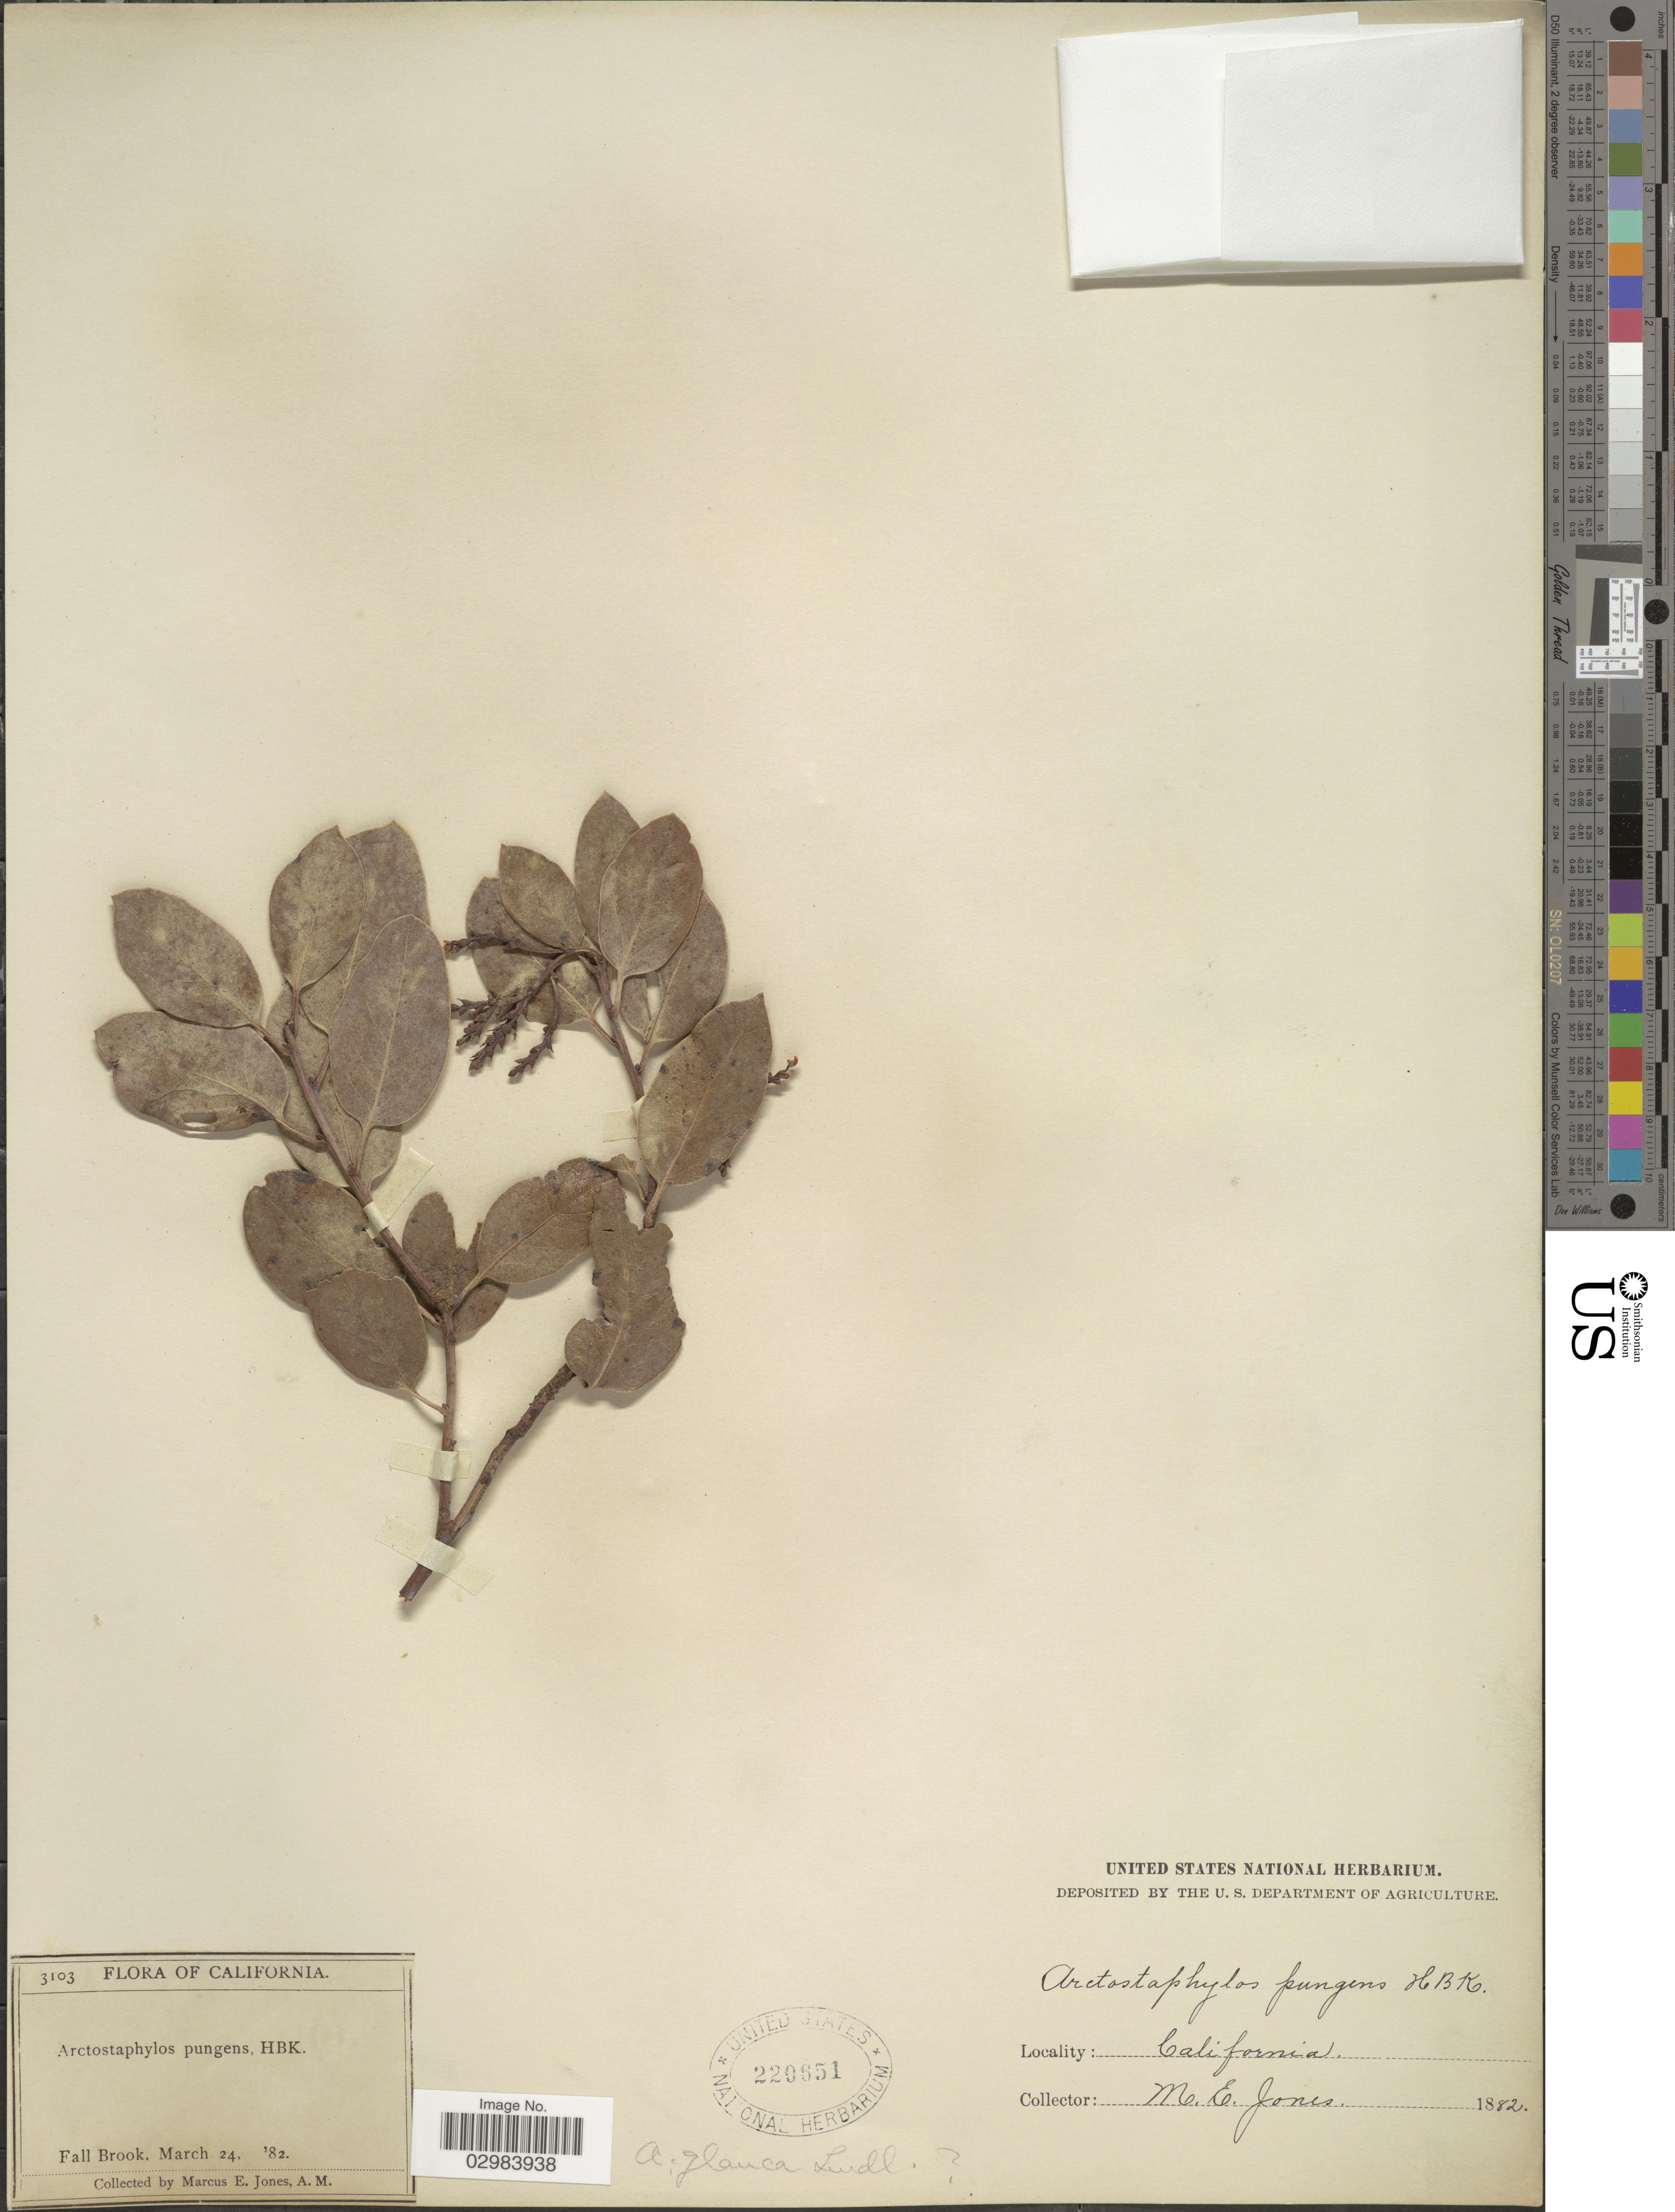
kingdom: Plantae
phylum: Tracheophyta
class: Magnoliopsida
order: Ericales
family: Ericaceae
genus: Arctostaphylos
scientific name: Arctostaphylos glauca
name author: Lindl.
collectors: M. E. Jones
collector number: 3103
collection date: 1882-03-24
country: United States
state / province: California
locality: Fall Brook.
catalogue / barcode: US 220651